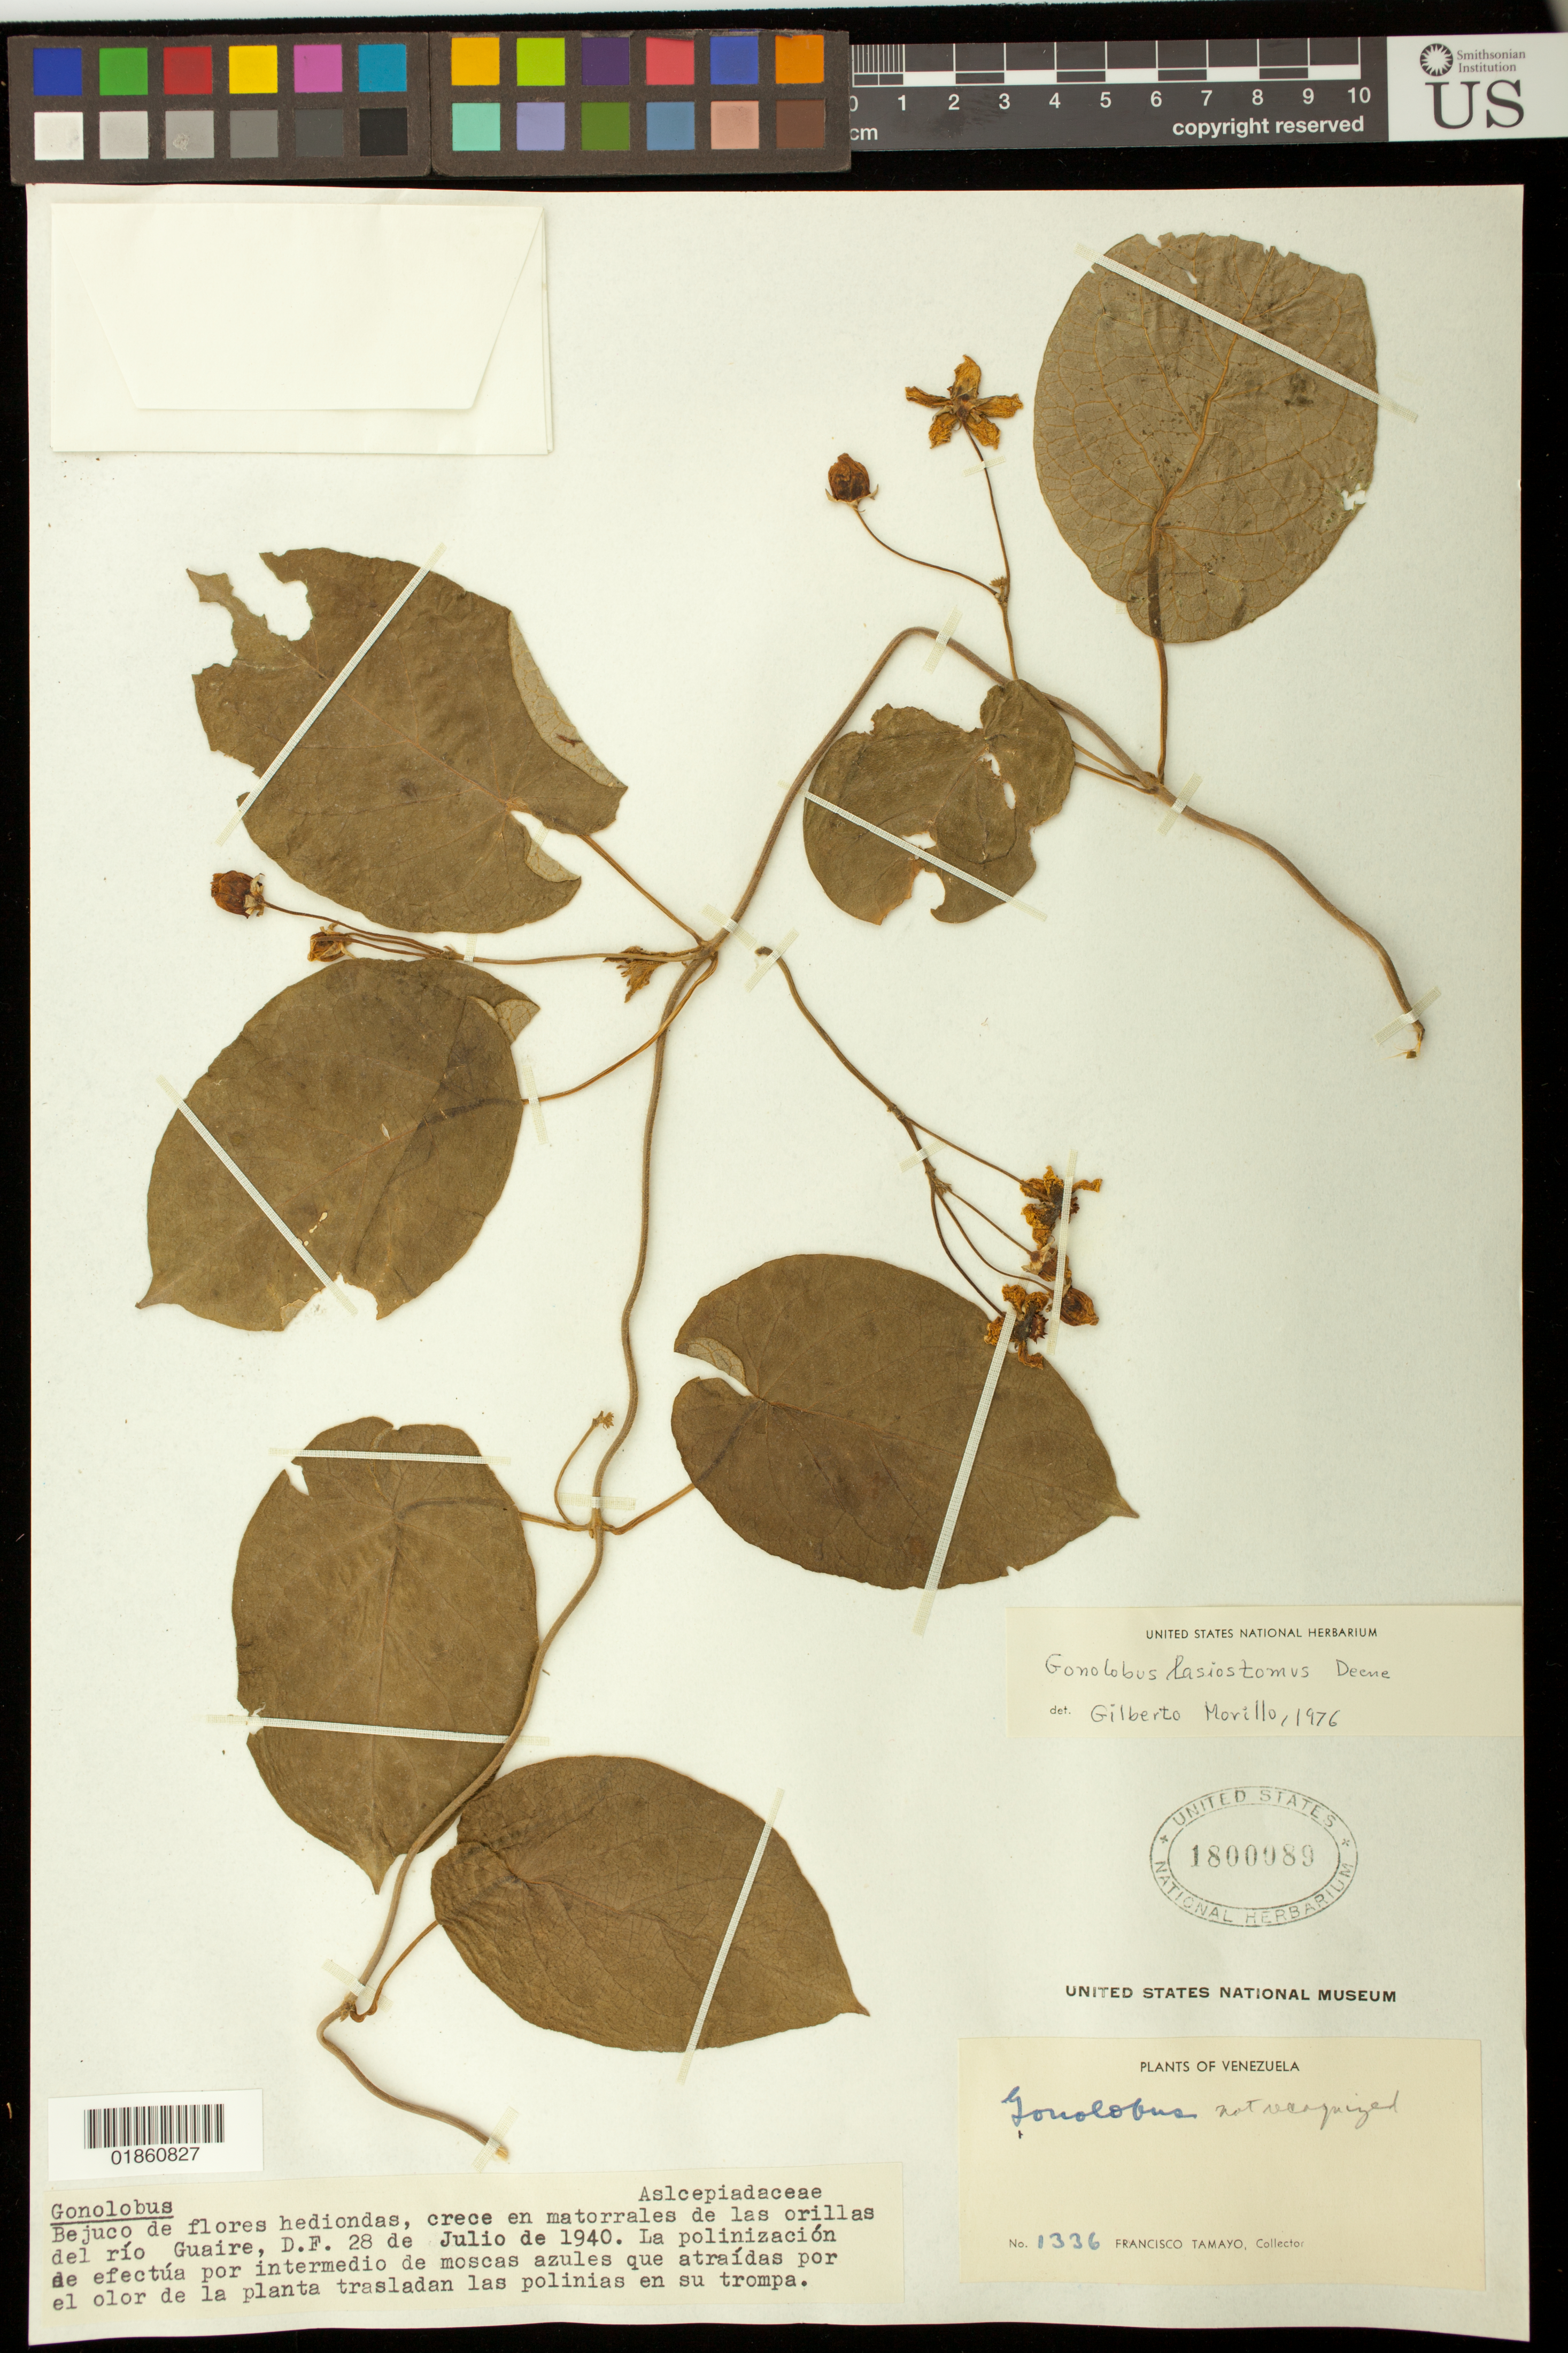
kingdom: Plantae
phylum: Tracheophyta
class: Magnoliopsida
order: Gentianales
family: Apocynaceae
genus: Gonolobus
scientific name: Gonolobus lasiostomus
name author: Decne.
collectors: F. Tamayo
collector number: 1336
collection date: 1940-07-28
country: Venezuela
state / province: Distrito Federal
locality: De las orillas del rio Guaire, D.F.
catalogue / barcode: US 1800989